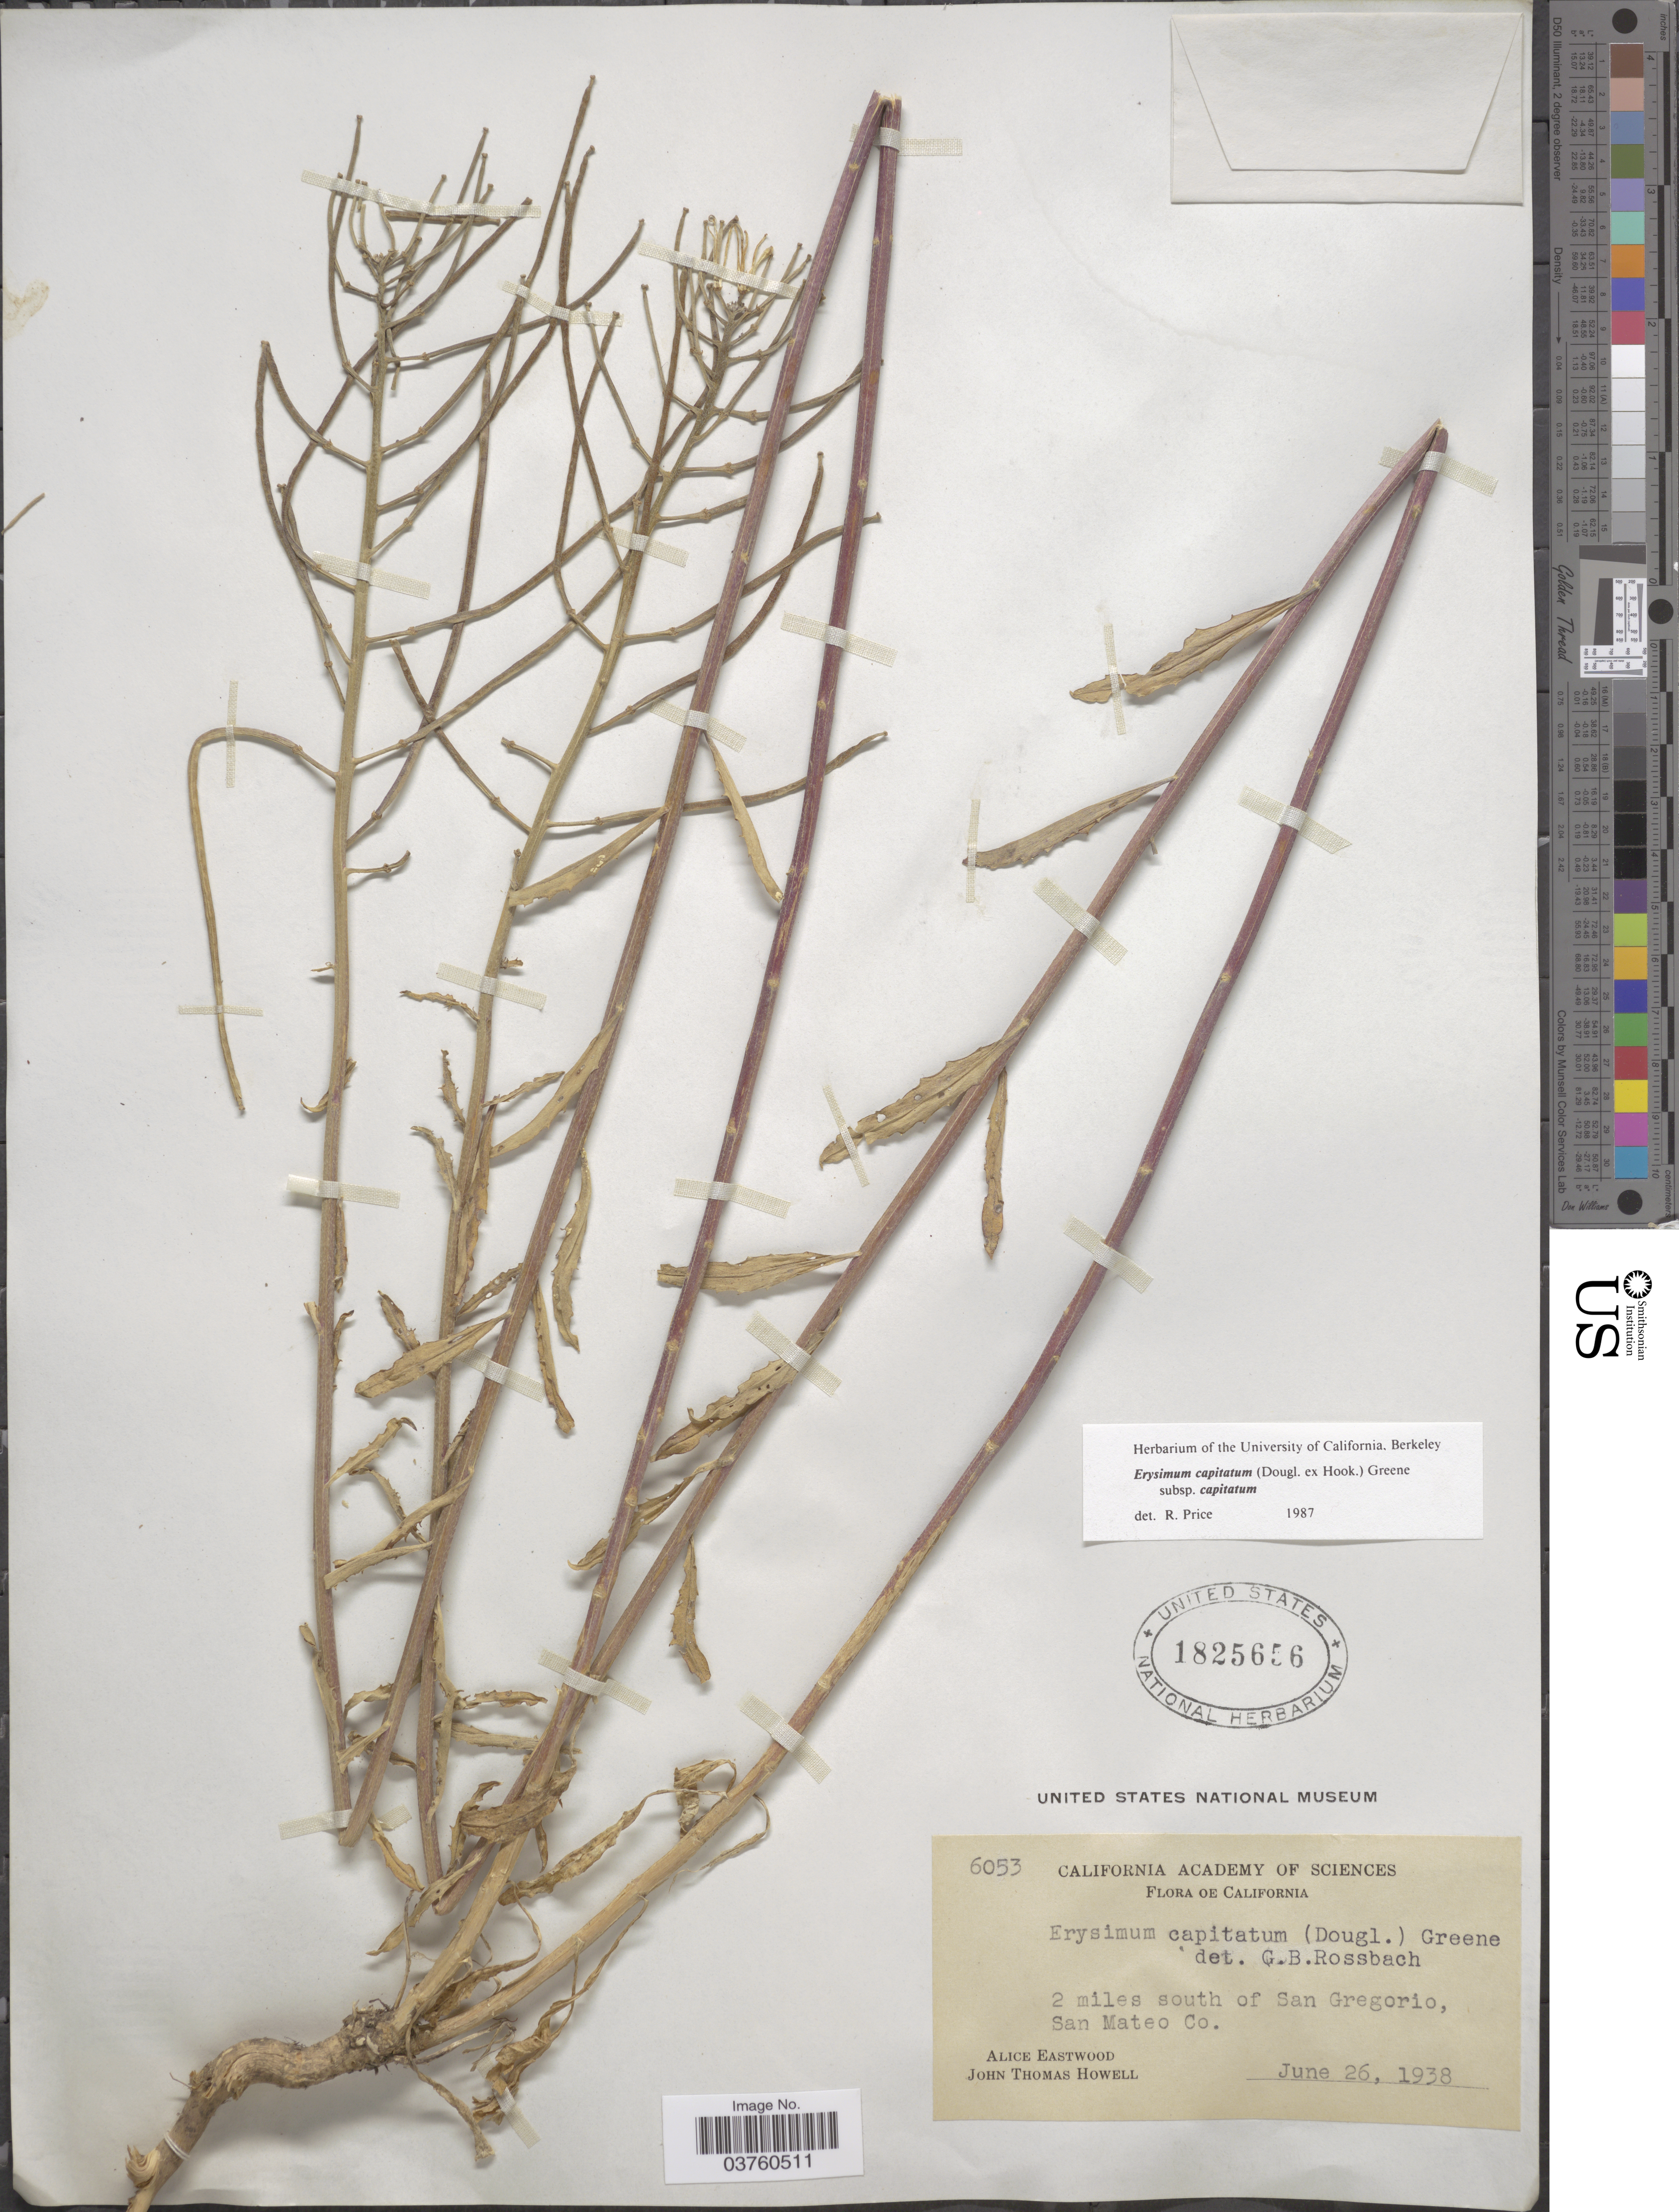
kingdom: Plantae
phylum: Tracheophyta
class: Magnoliopsida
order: Brassicales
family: Brassicaceae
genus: Erysimum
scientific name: Erysimum capitatum subsp. capitatum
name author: (Douglas ex Hook.) Greene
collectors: A. Eastwood & J. T. Howell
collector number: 6053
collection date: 1938-06-26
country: United States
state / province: California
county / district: San Mateo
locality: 2 miles south of San Gregorio, San Mateo Co.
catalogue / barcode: US 1825656